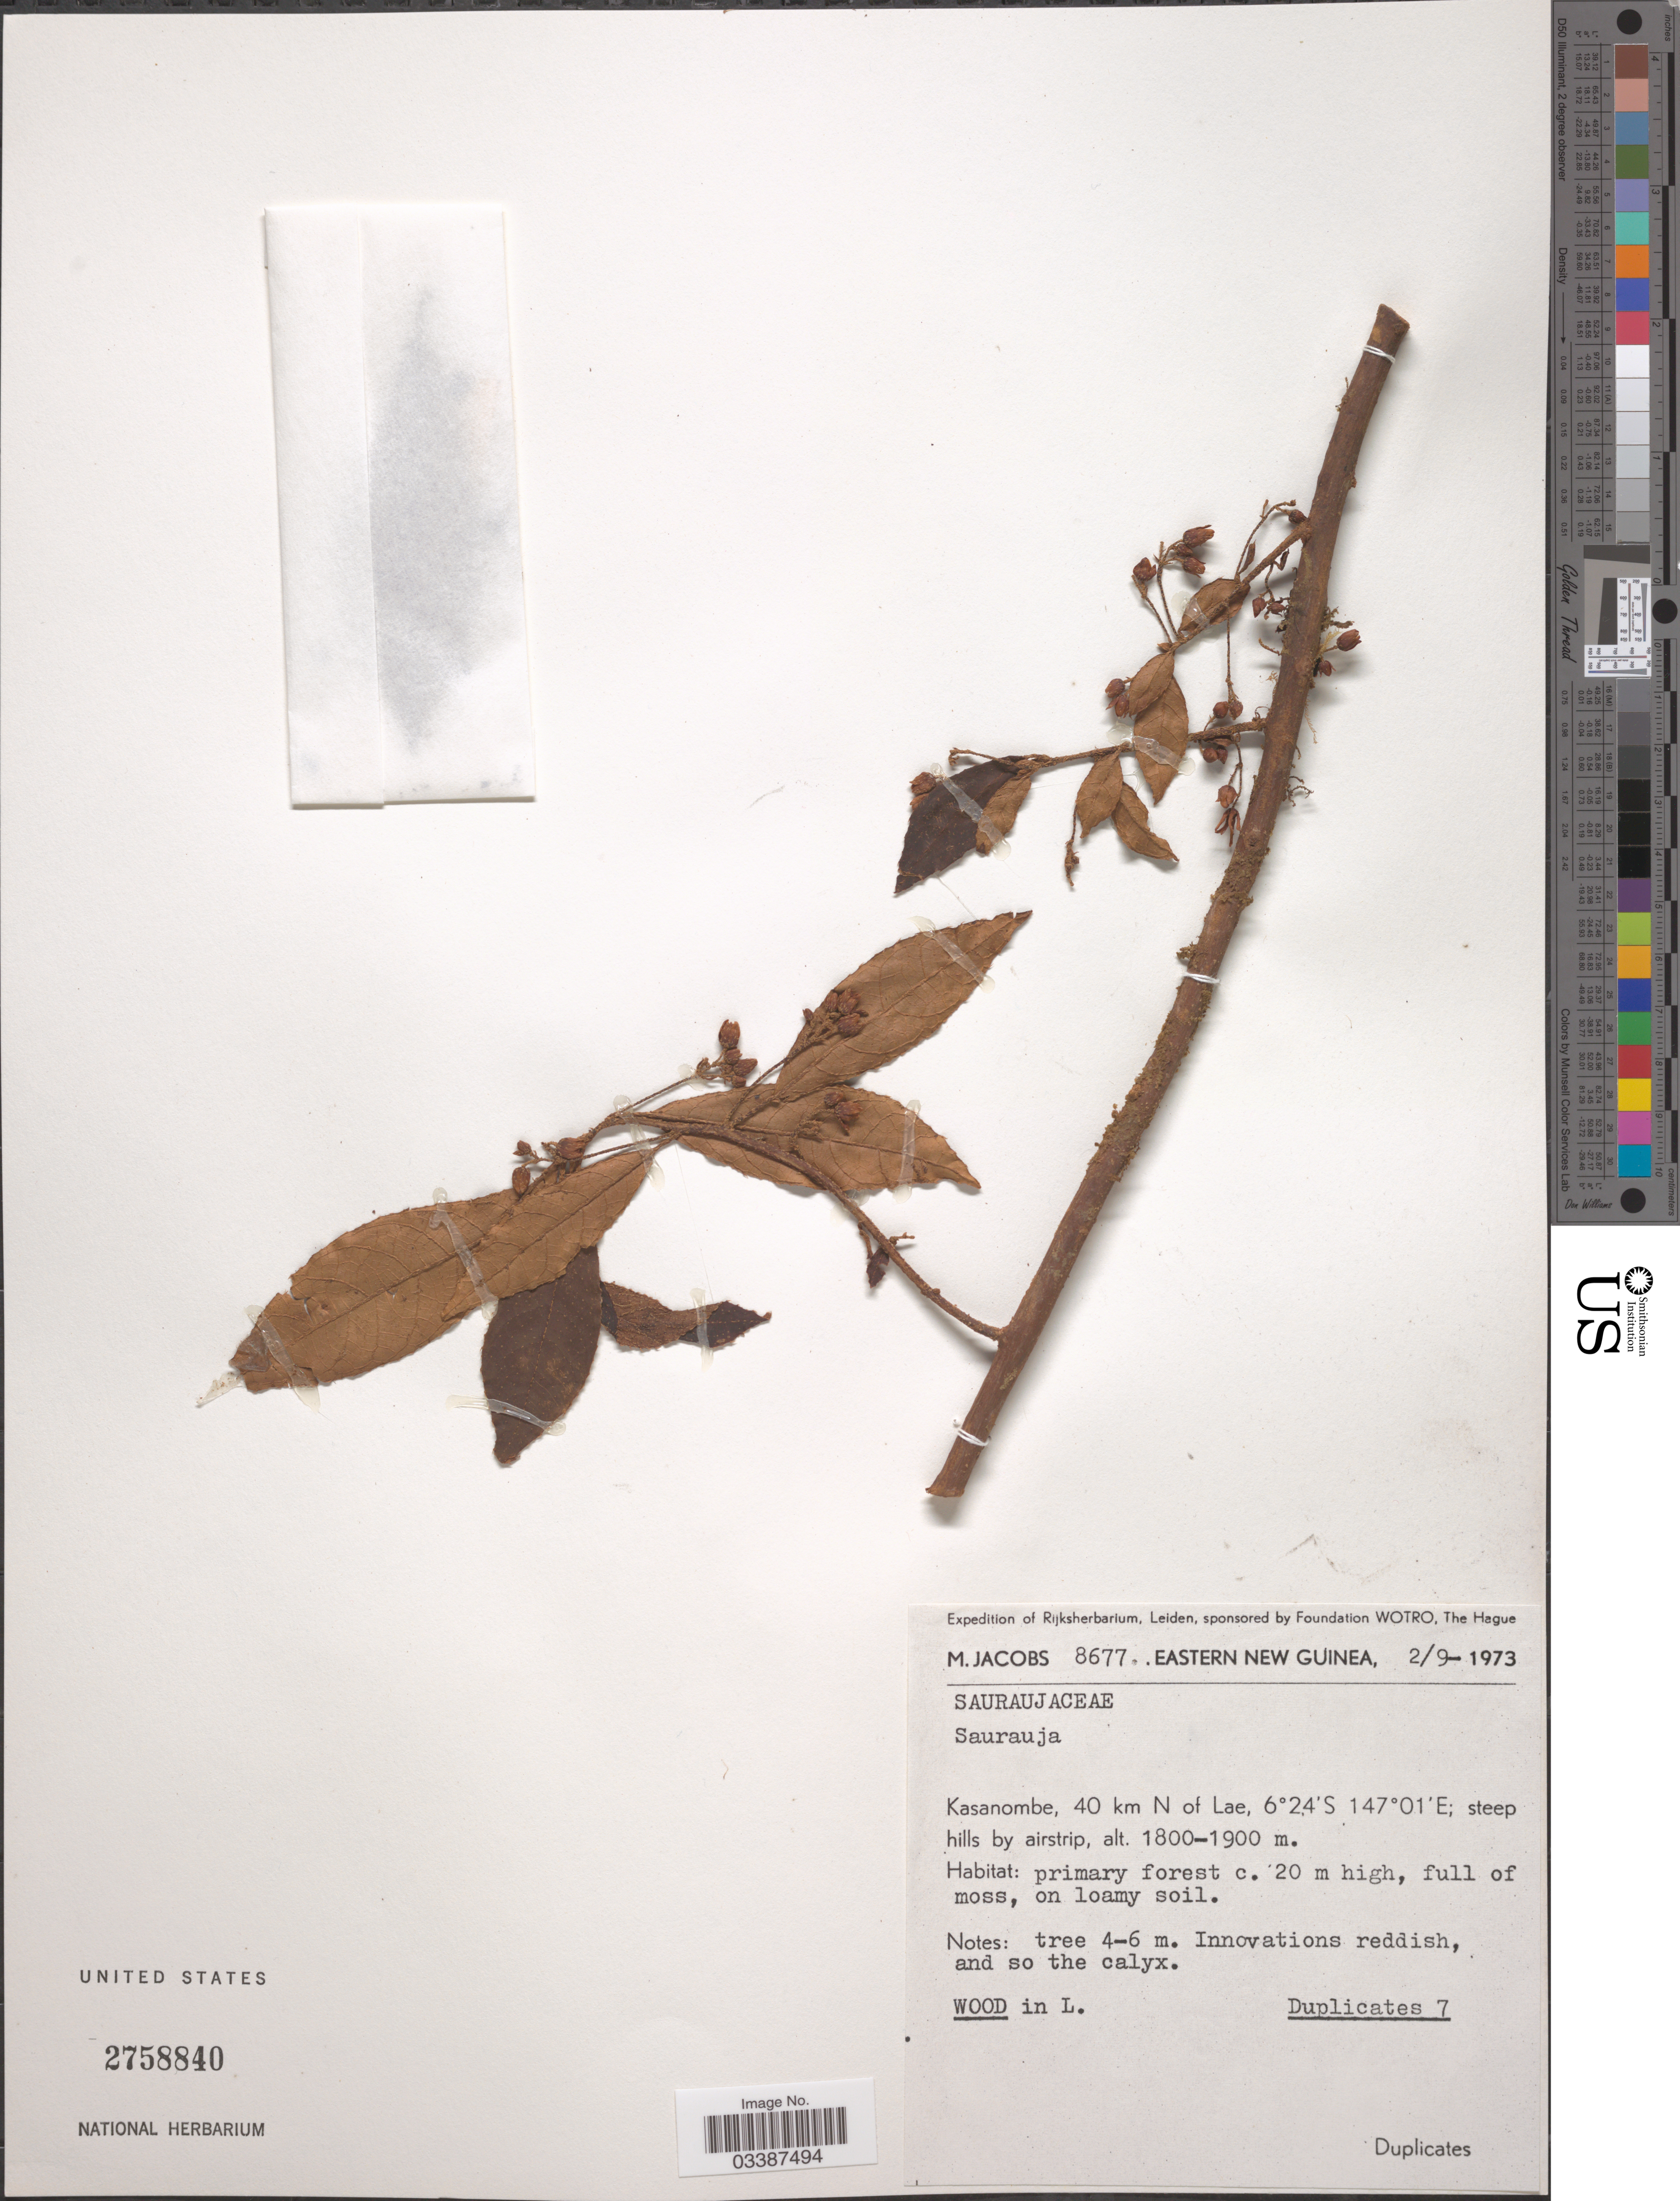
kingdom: Plantae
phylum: Tracheophyta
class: Magnoliopsida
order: Ericales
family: Actinidiaceae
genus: Saurauia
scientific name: Saurauia sp.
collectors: M. Jacobs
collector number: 8677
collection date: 1973-09-02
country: Papua New Guinea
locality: Eastern New Guinea. Kasanombe, 40 km N of Lae; steep hills by airstrip.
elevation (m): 1800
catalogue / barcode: US 2758840